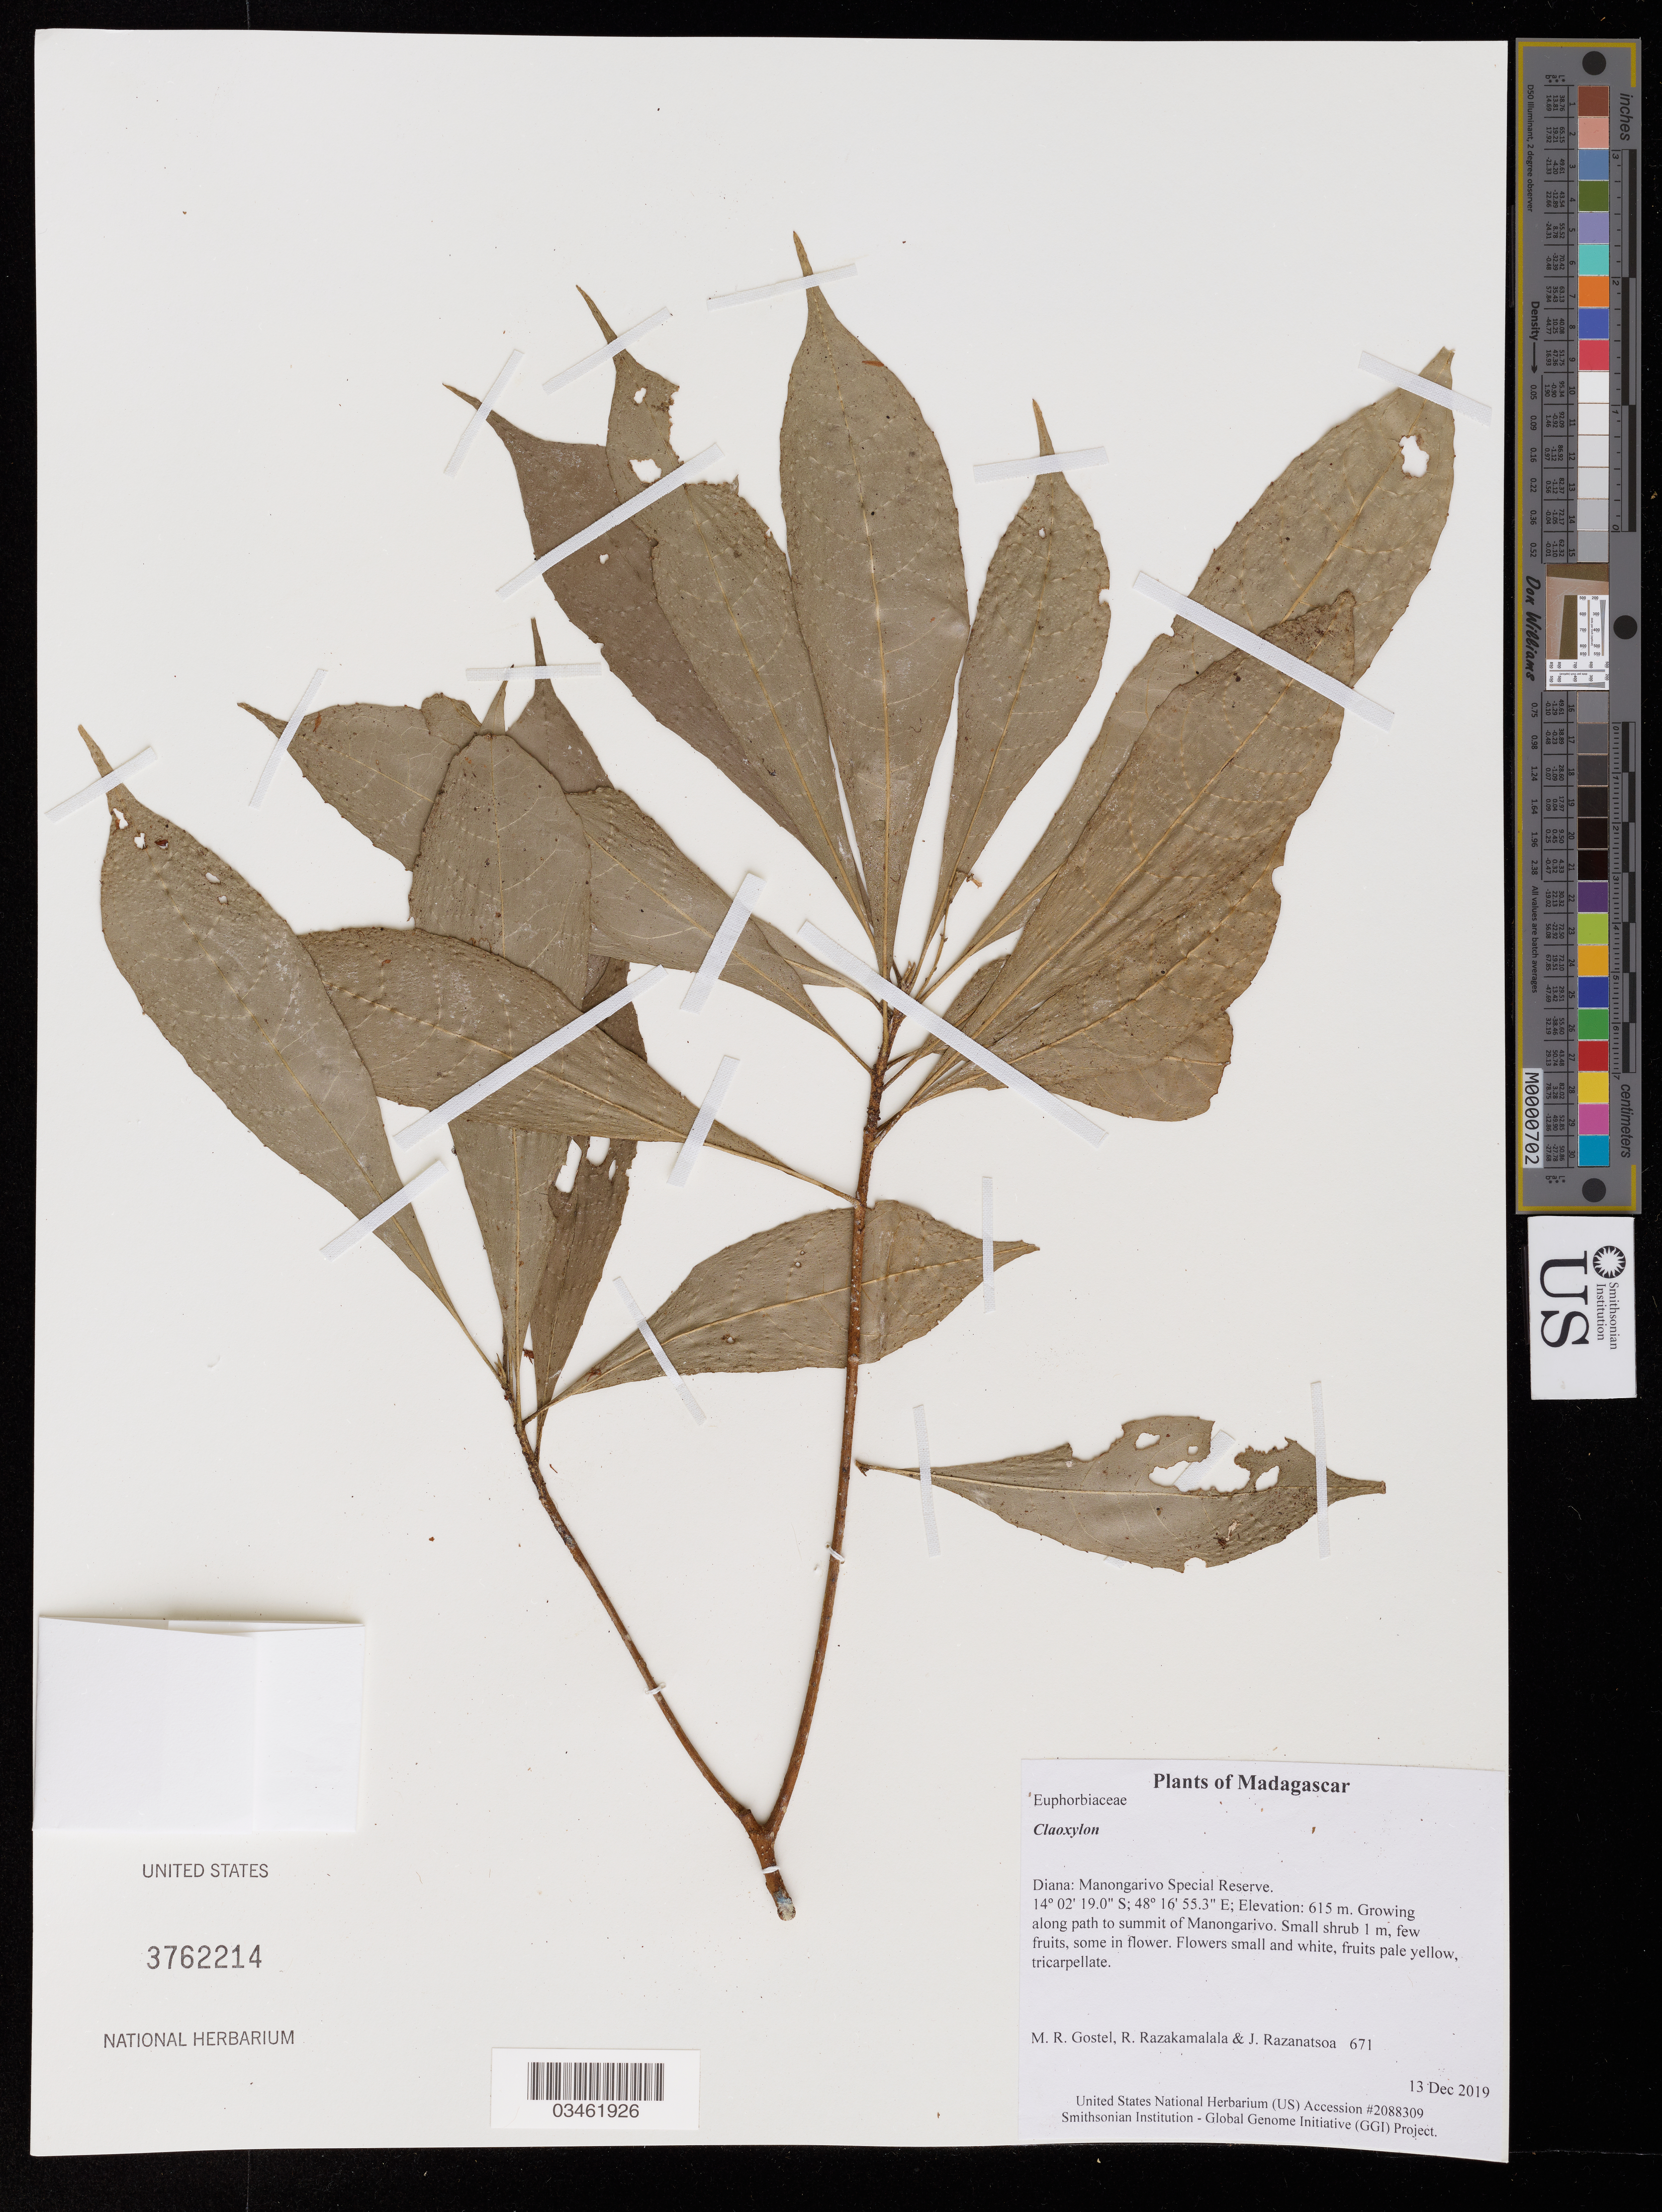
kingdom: Plantae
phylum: Tracheophyta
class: Magnoliopsida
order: Malpighiales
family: Euphorbiaceae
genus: Claoxylon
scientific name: Claoxylon sp.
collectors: M. R. Gostel, R. Razakamalala & J. Razanatsoa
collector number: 671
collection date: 2019-12-13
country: Madagascar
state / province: Diana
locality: Manongarivo Special Reserve. Along path to summit of Manongarivo.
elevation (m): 615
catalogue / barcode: US 3762214